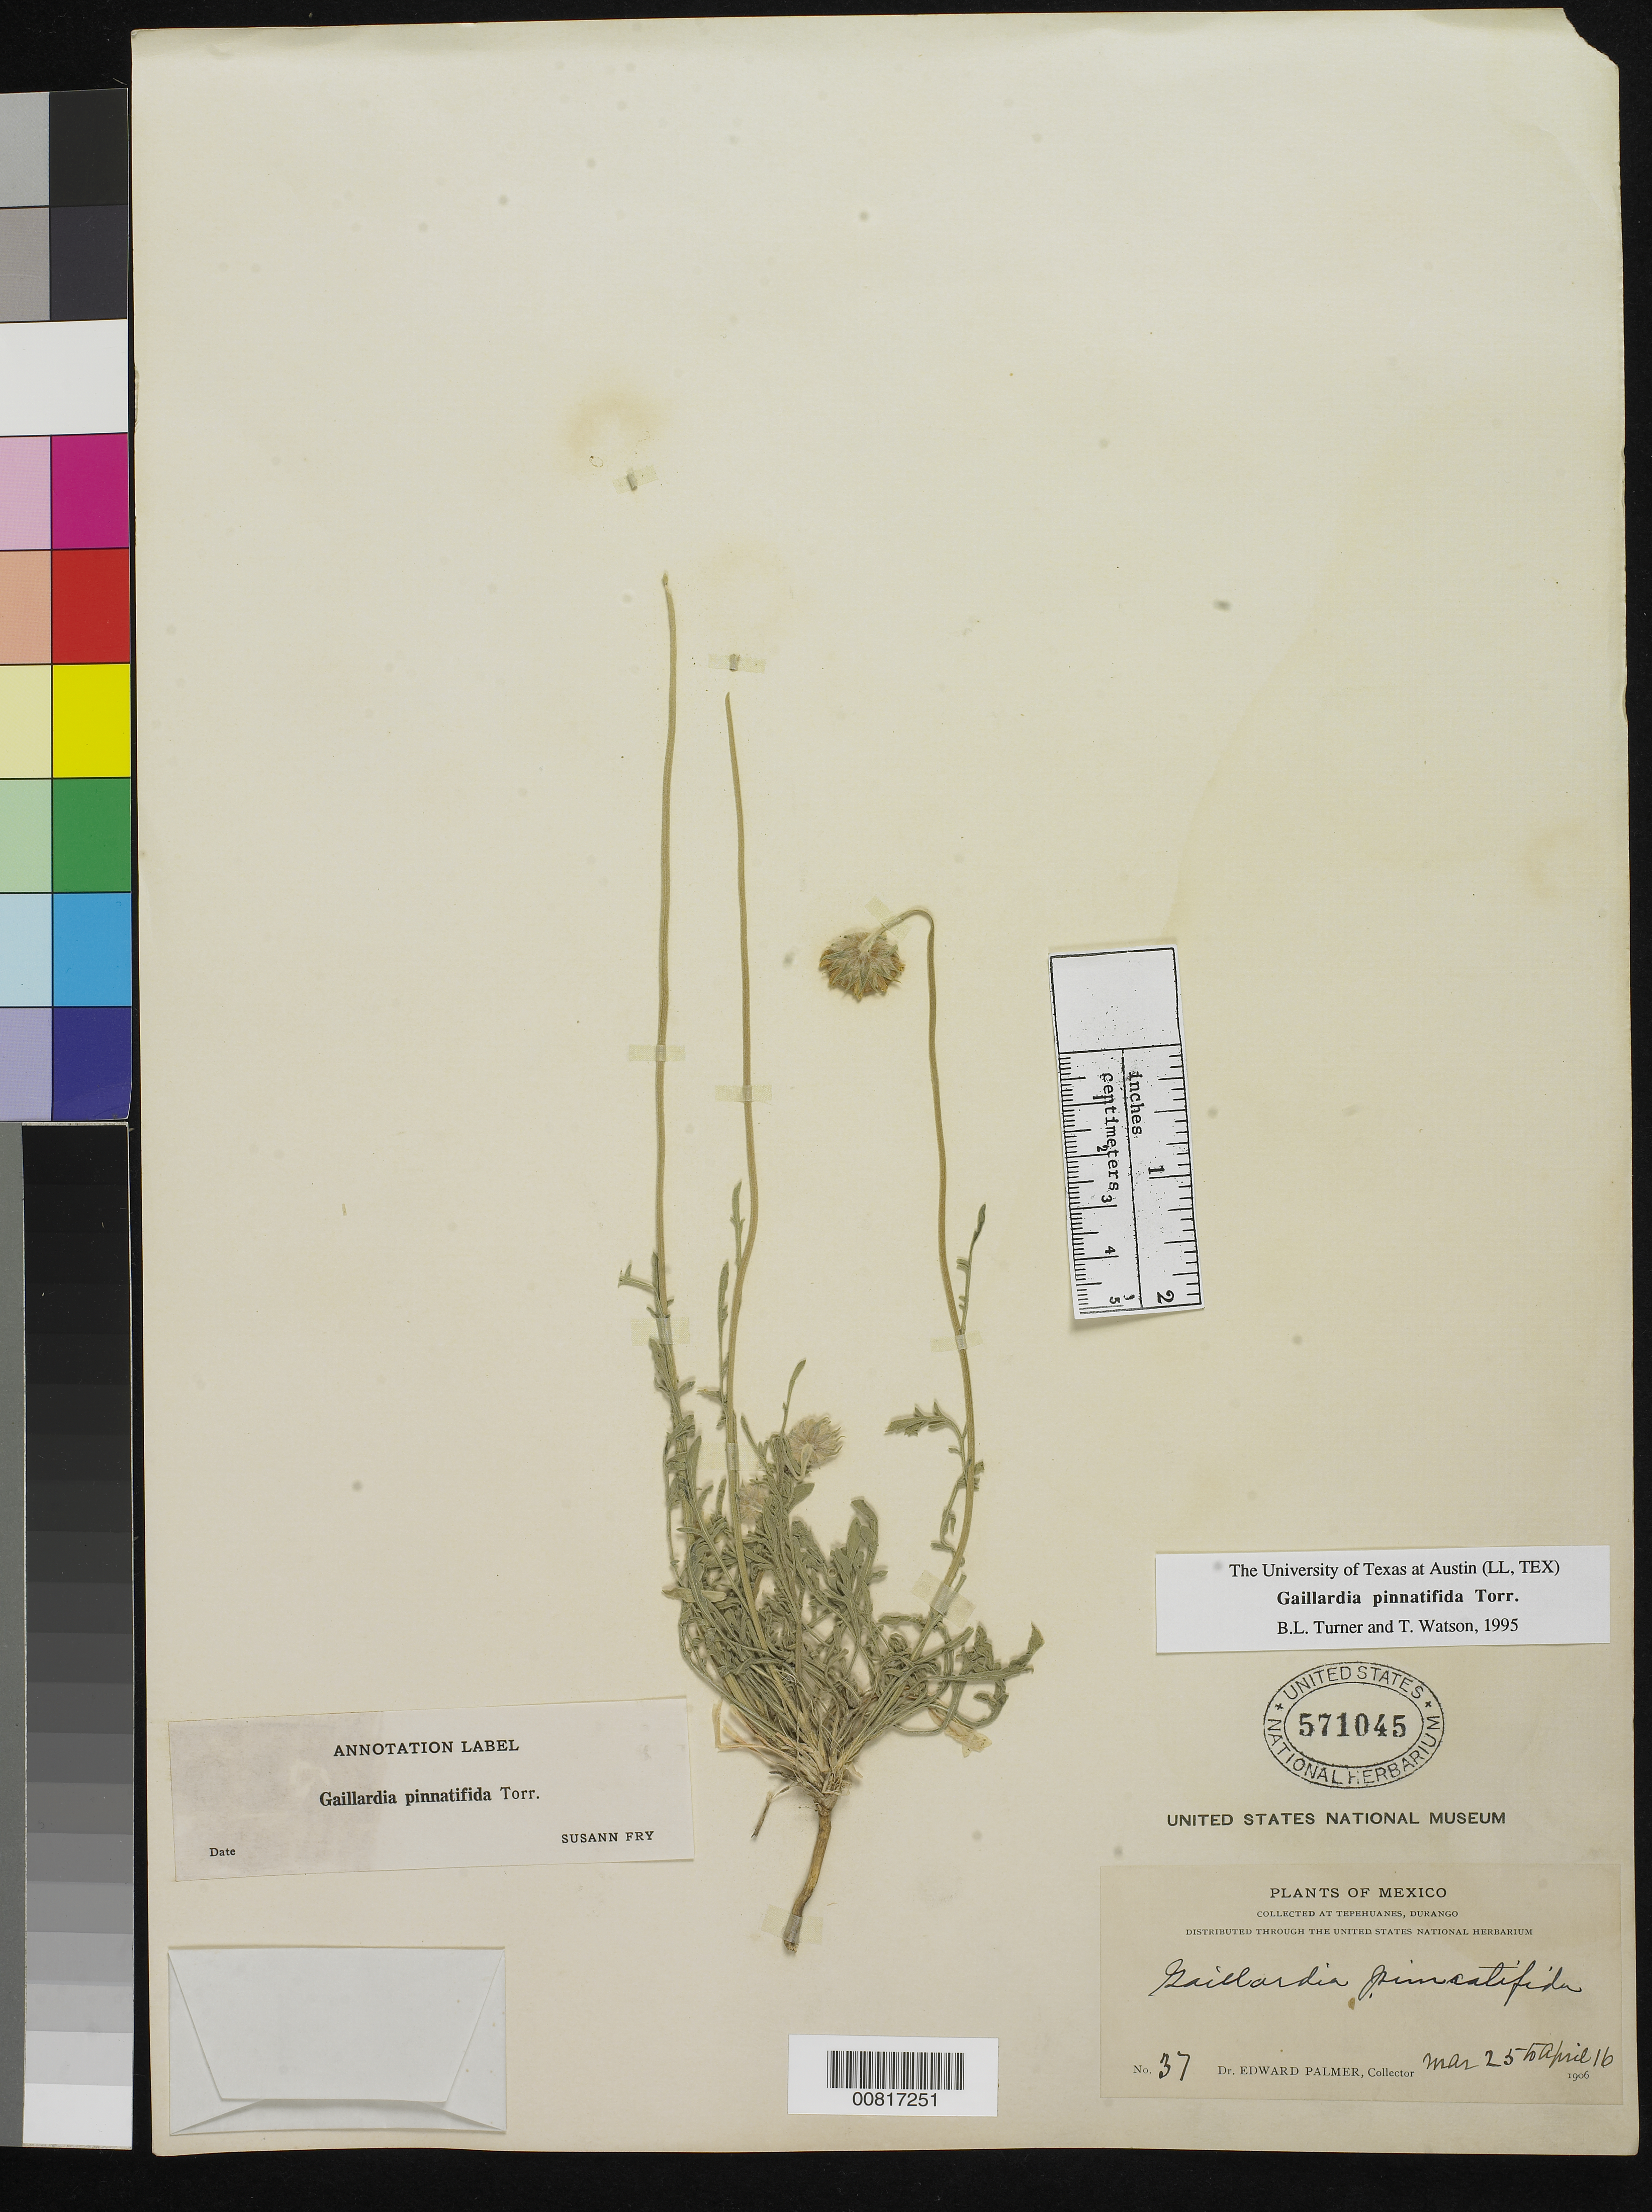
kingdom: Plantae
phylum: Tracheophyta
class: Magnoliopsida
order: Asterales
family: Asteraceae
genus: Gaillardia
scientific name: Gaillardia pinnatifida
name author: Torr.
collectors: E. Palmer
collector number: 37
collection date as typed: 25 Mar 1906 to 16 Apr 1906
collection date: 1906-03-25/1906-04-16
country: Mexico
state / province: Durango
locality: Tepehuanes, Durango.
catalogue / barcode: US 571045